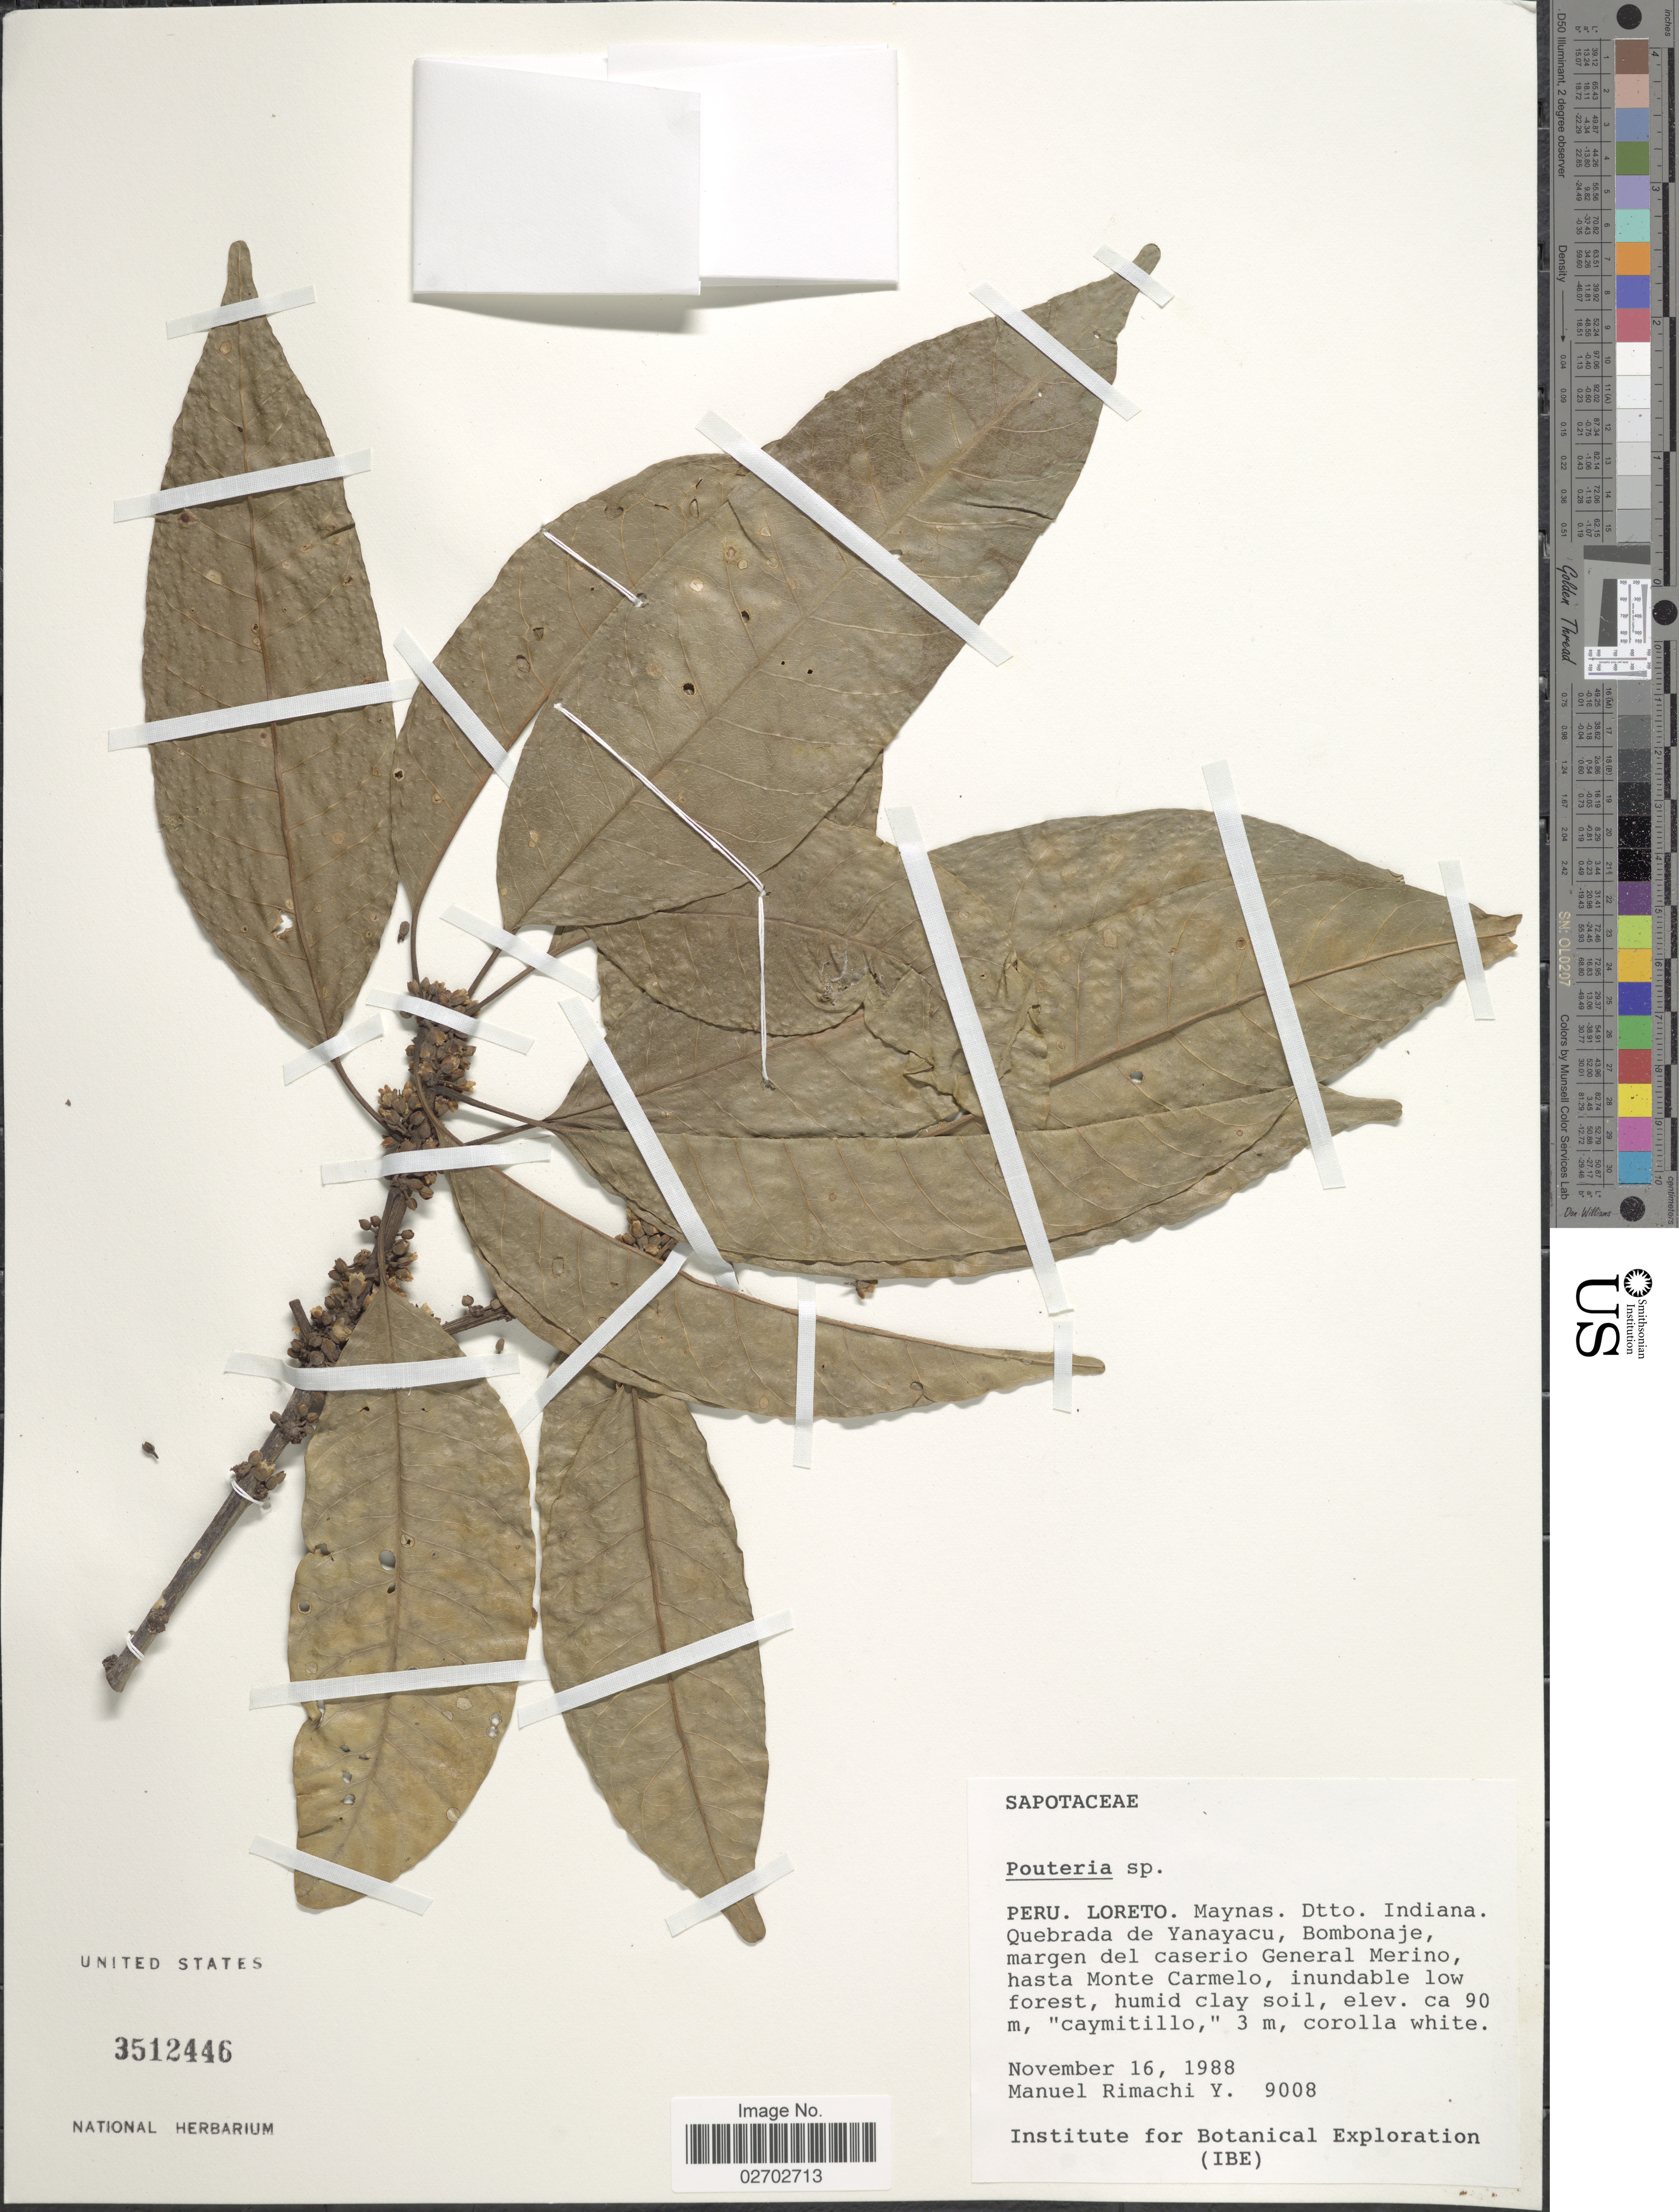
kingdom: Plantae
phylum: Tracheophyta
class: Magnoliopsida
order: Ericales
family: Sapotaceae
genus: Pouteria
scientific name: Pouteria sp.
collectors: M. Rimachi Y.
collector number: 9008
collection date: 1988-11-16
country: Peru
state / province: Loreto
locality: Maynas. Dtto. Indiana. Quebrada de Yanayacu, Bombonaje, margen del caserio General Merino, hasta Monte Carmelo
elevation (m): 90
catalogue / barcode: US 3512446